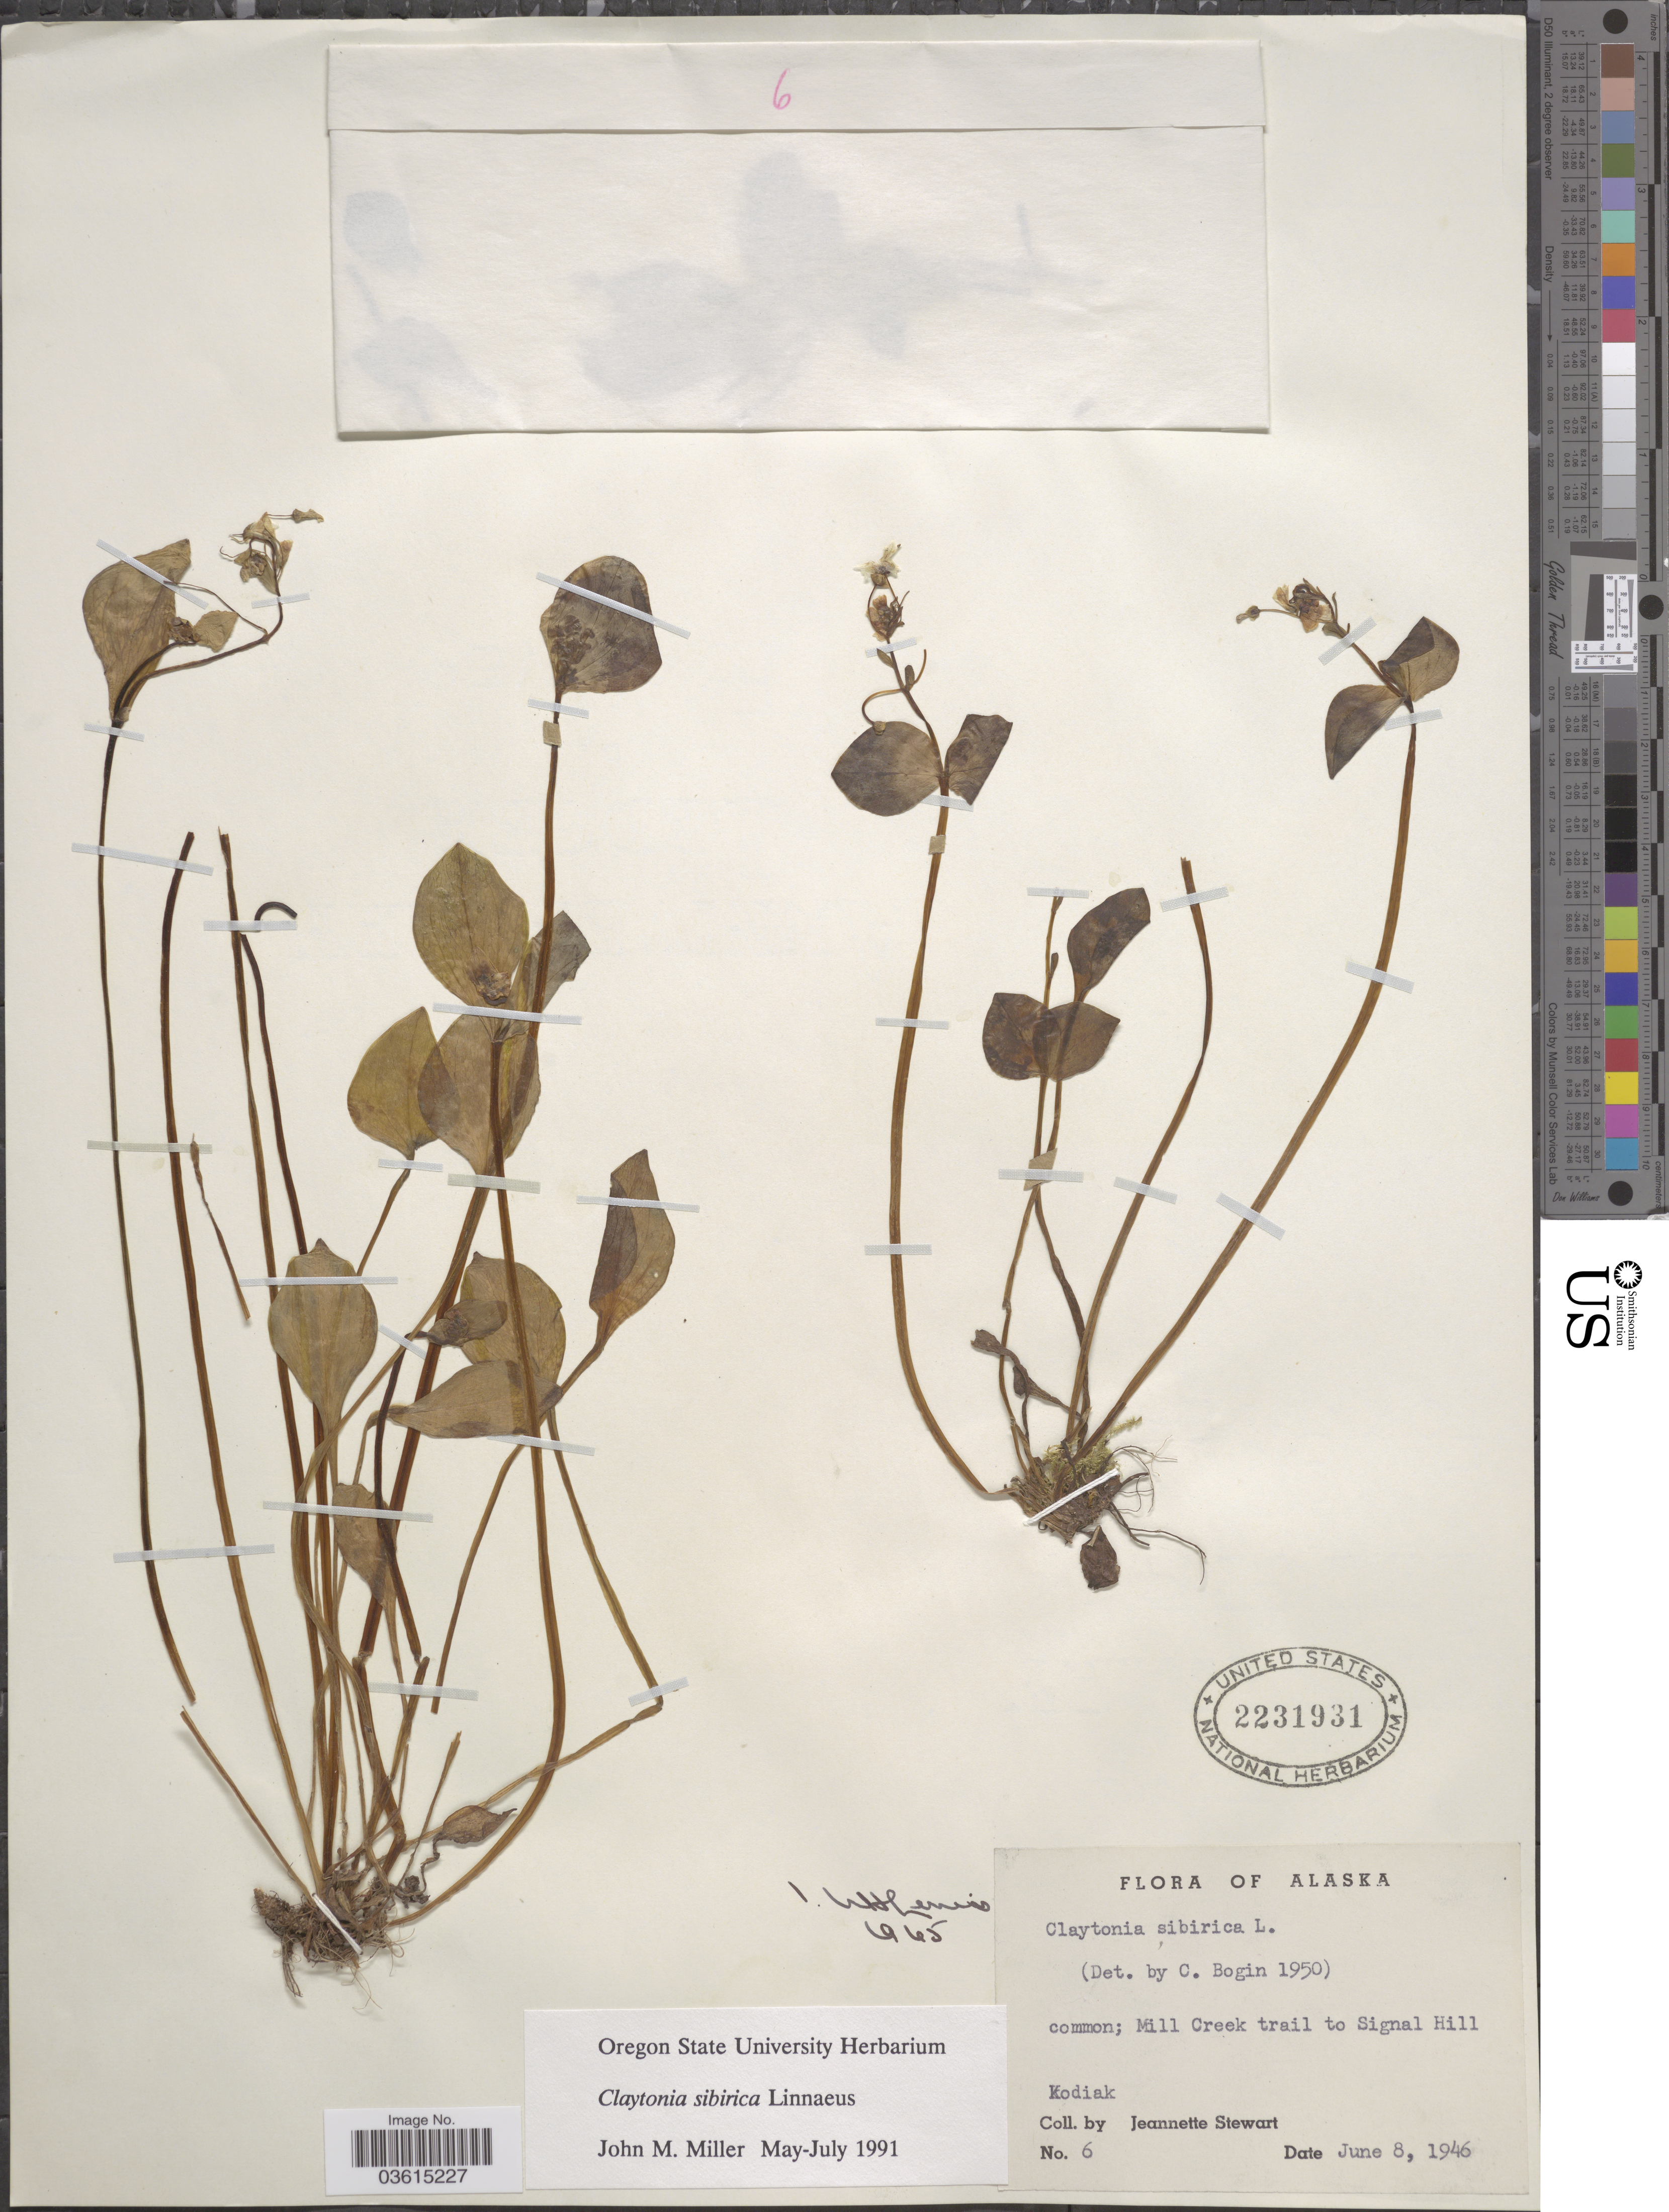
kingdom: Plantae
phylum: Tracheophyta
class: Magnoliopsida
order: Caryophyllales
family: Montiaceae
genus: Claytonia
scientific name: Claytonia sibirica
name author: L.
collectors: J. Stewart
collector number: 6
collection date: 1946-06-08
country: United States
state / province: Alaska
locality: Mill Creek trail to Signal Hill. Kodiak.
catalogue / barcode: US 2231931